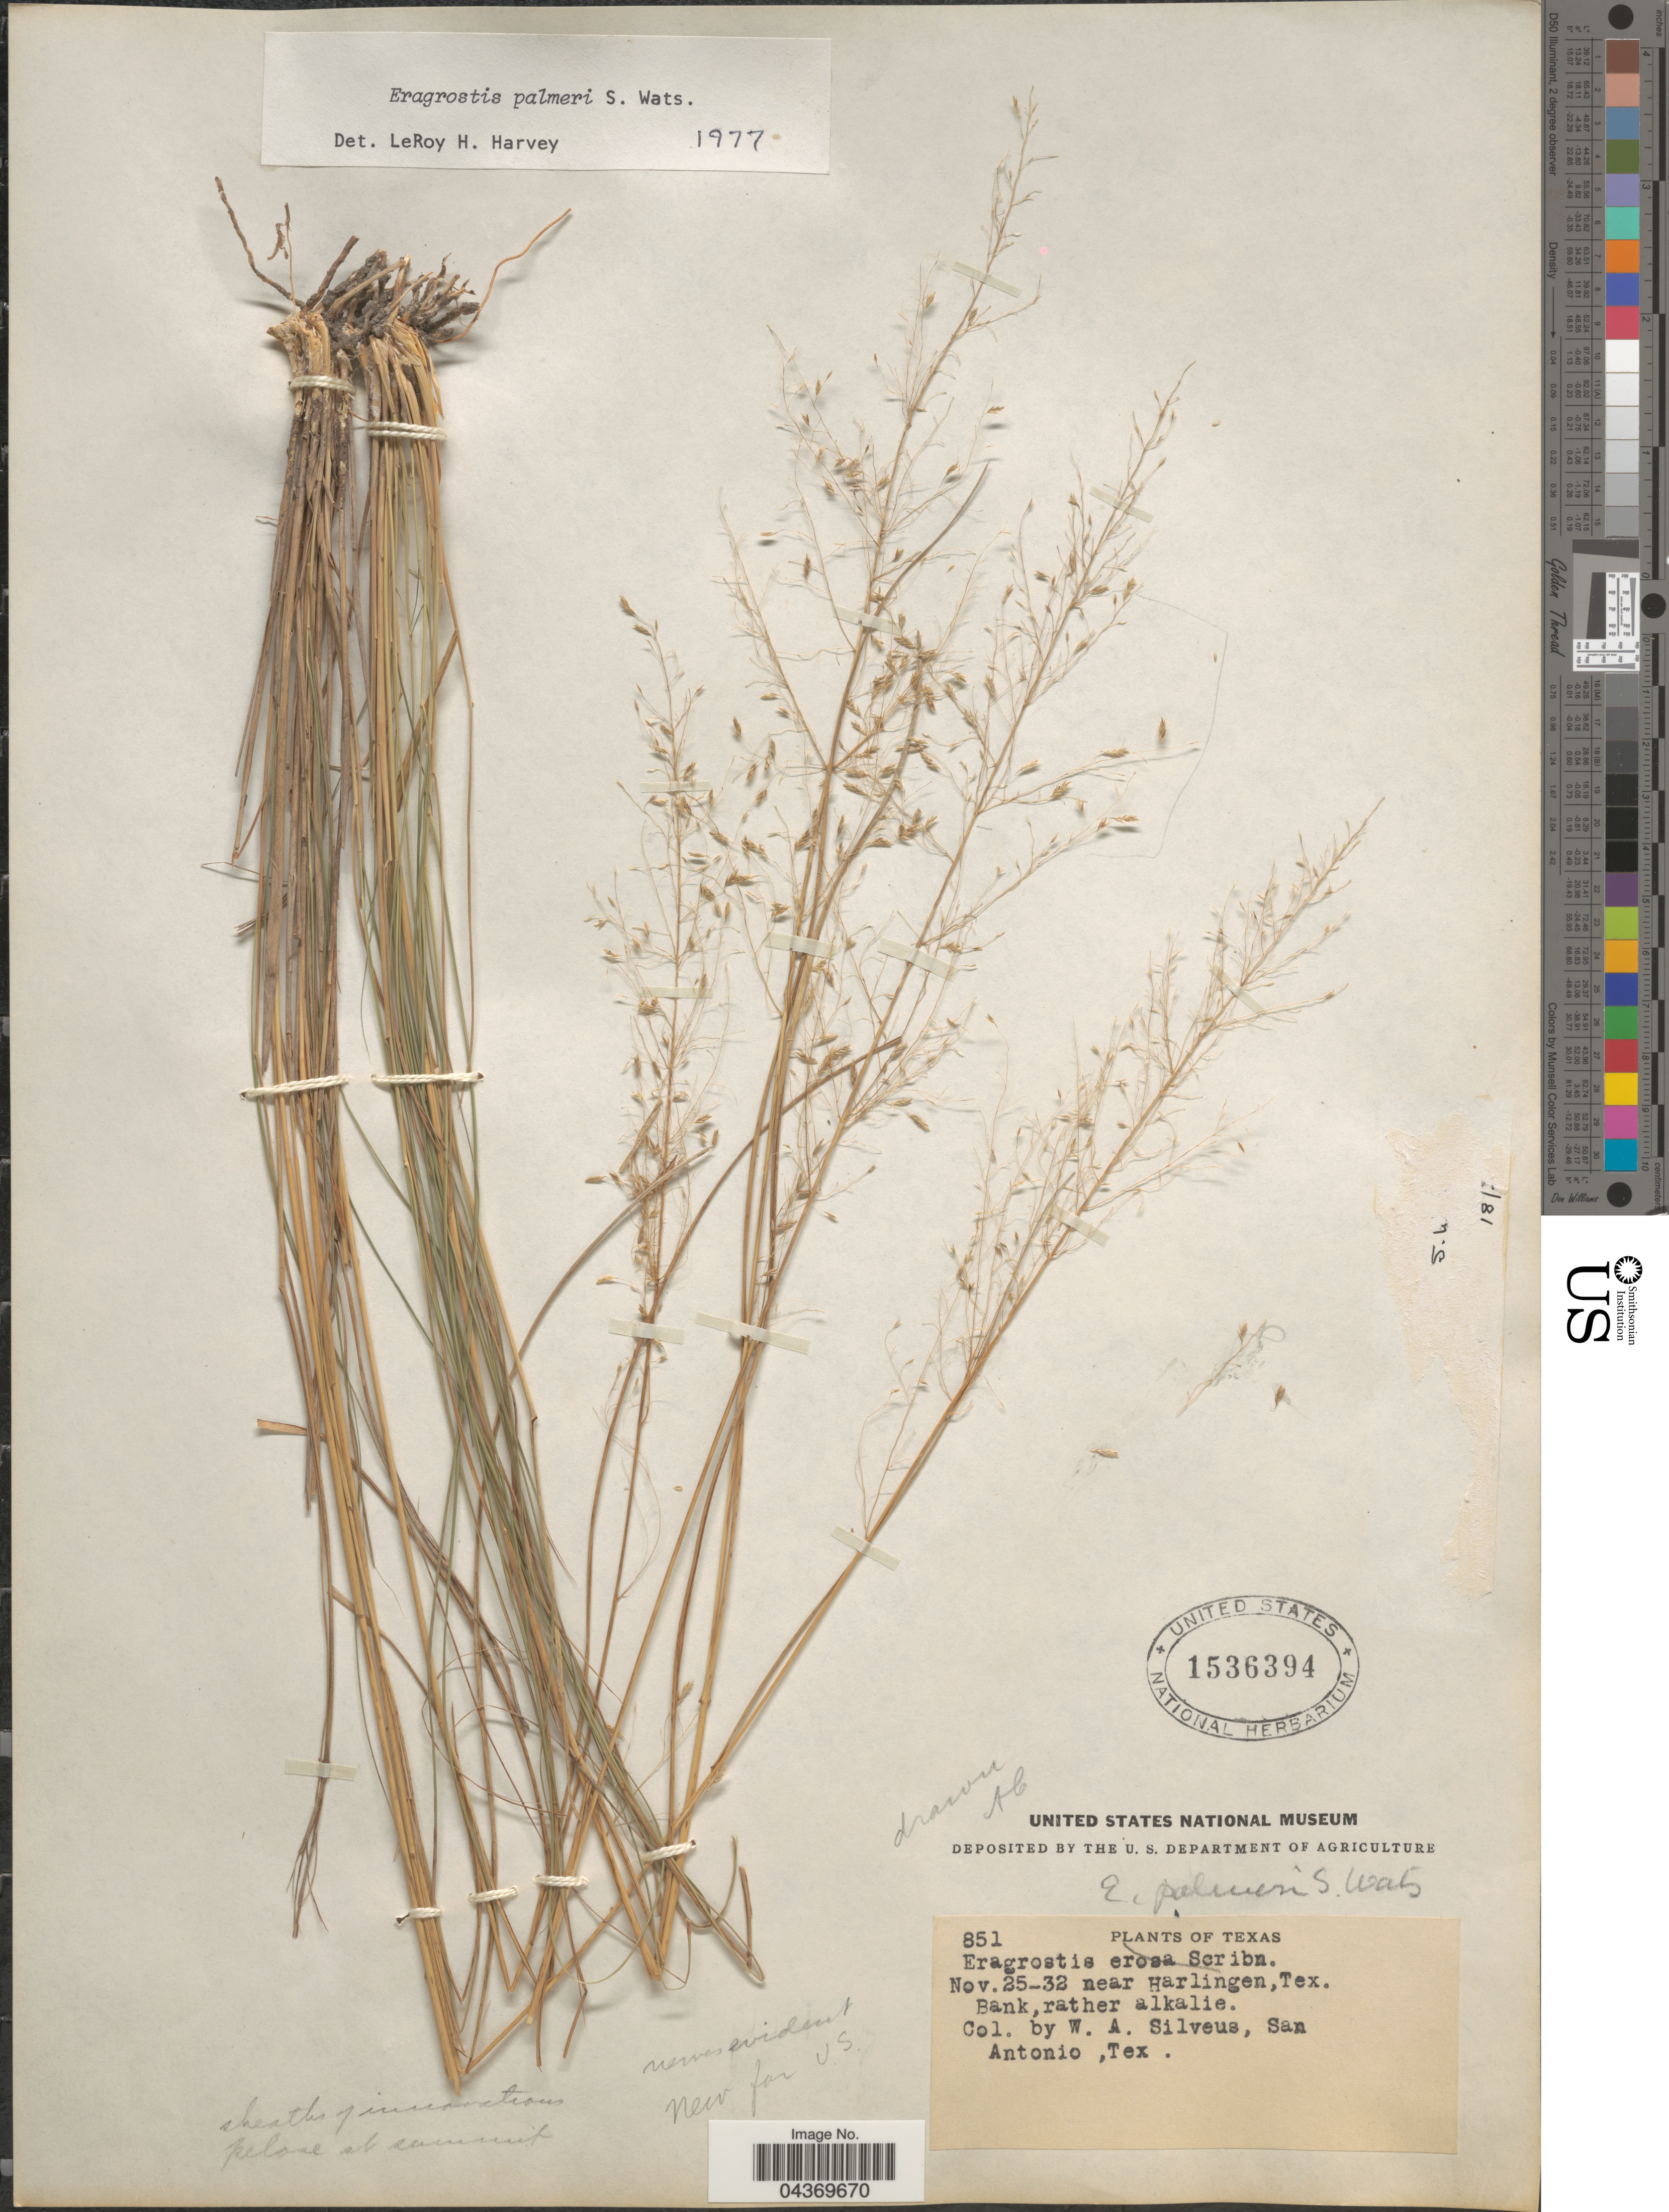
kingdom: Plantae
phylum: Tracheophyta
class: Liliopsida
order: Poales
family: Poaceae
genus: Eragrostis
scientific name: Eragrostis palmeri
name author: S. Watson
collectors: W. Silveus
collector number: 851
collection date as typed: Transcribed d/m/y: 25/11/32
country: United States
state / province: Texas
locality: Near Harlingen.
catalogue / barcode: US 1536394